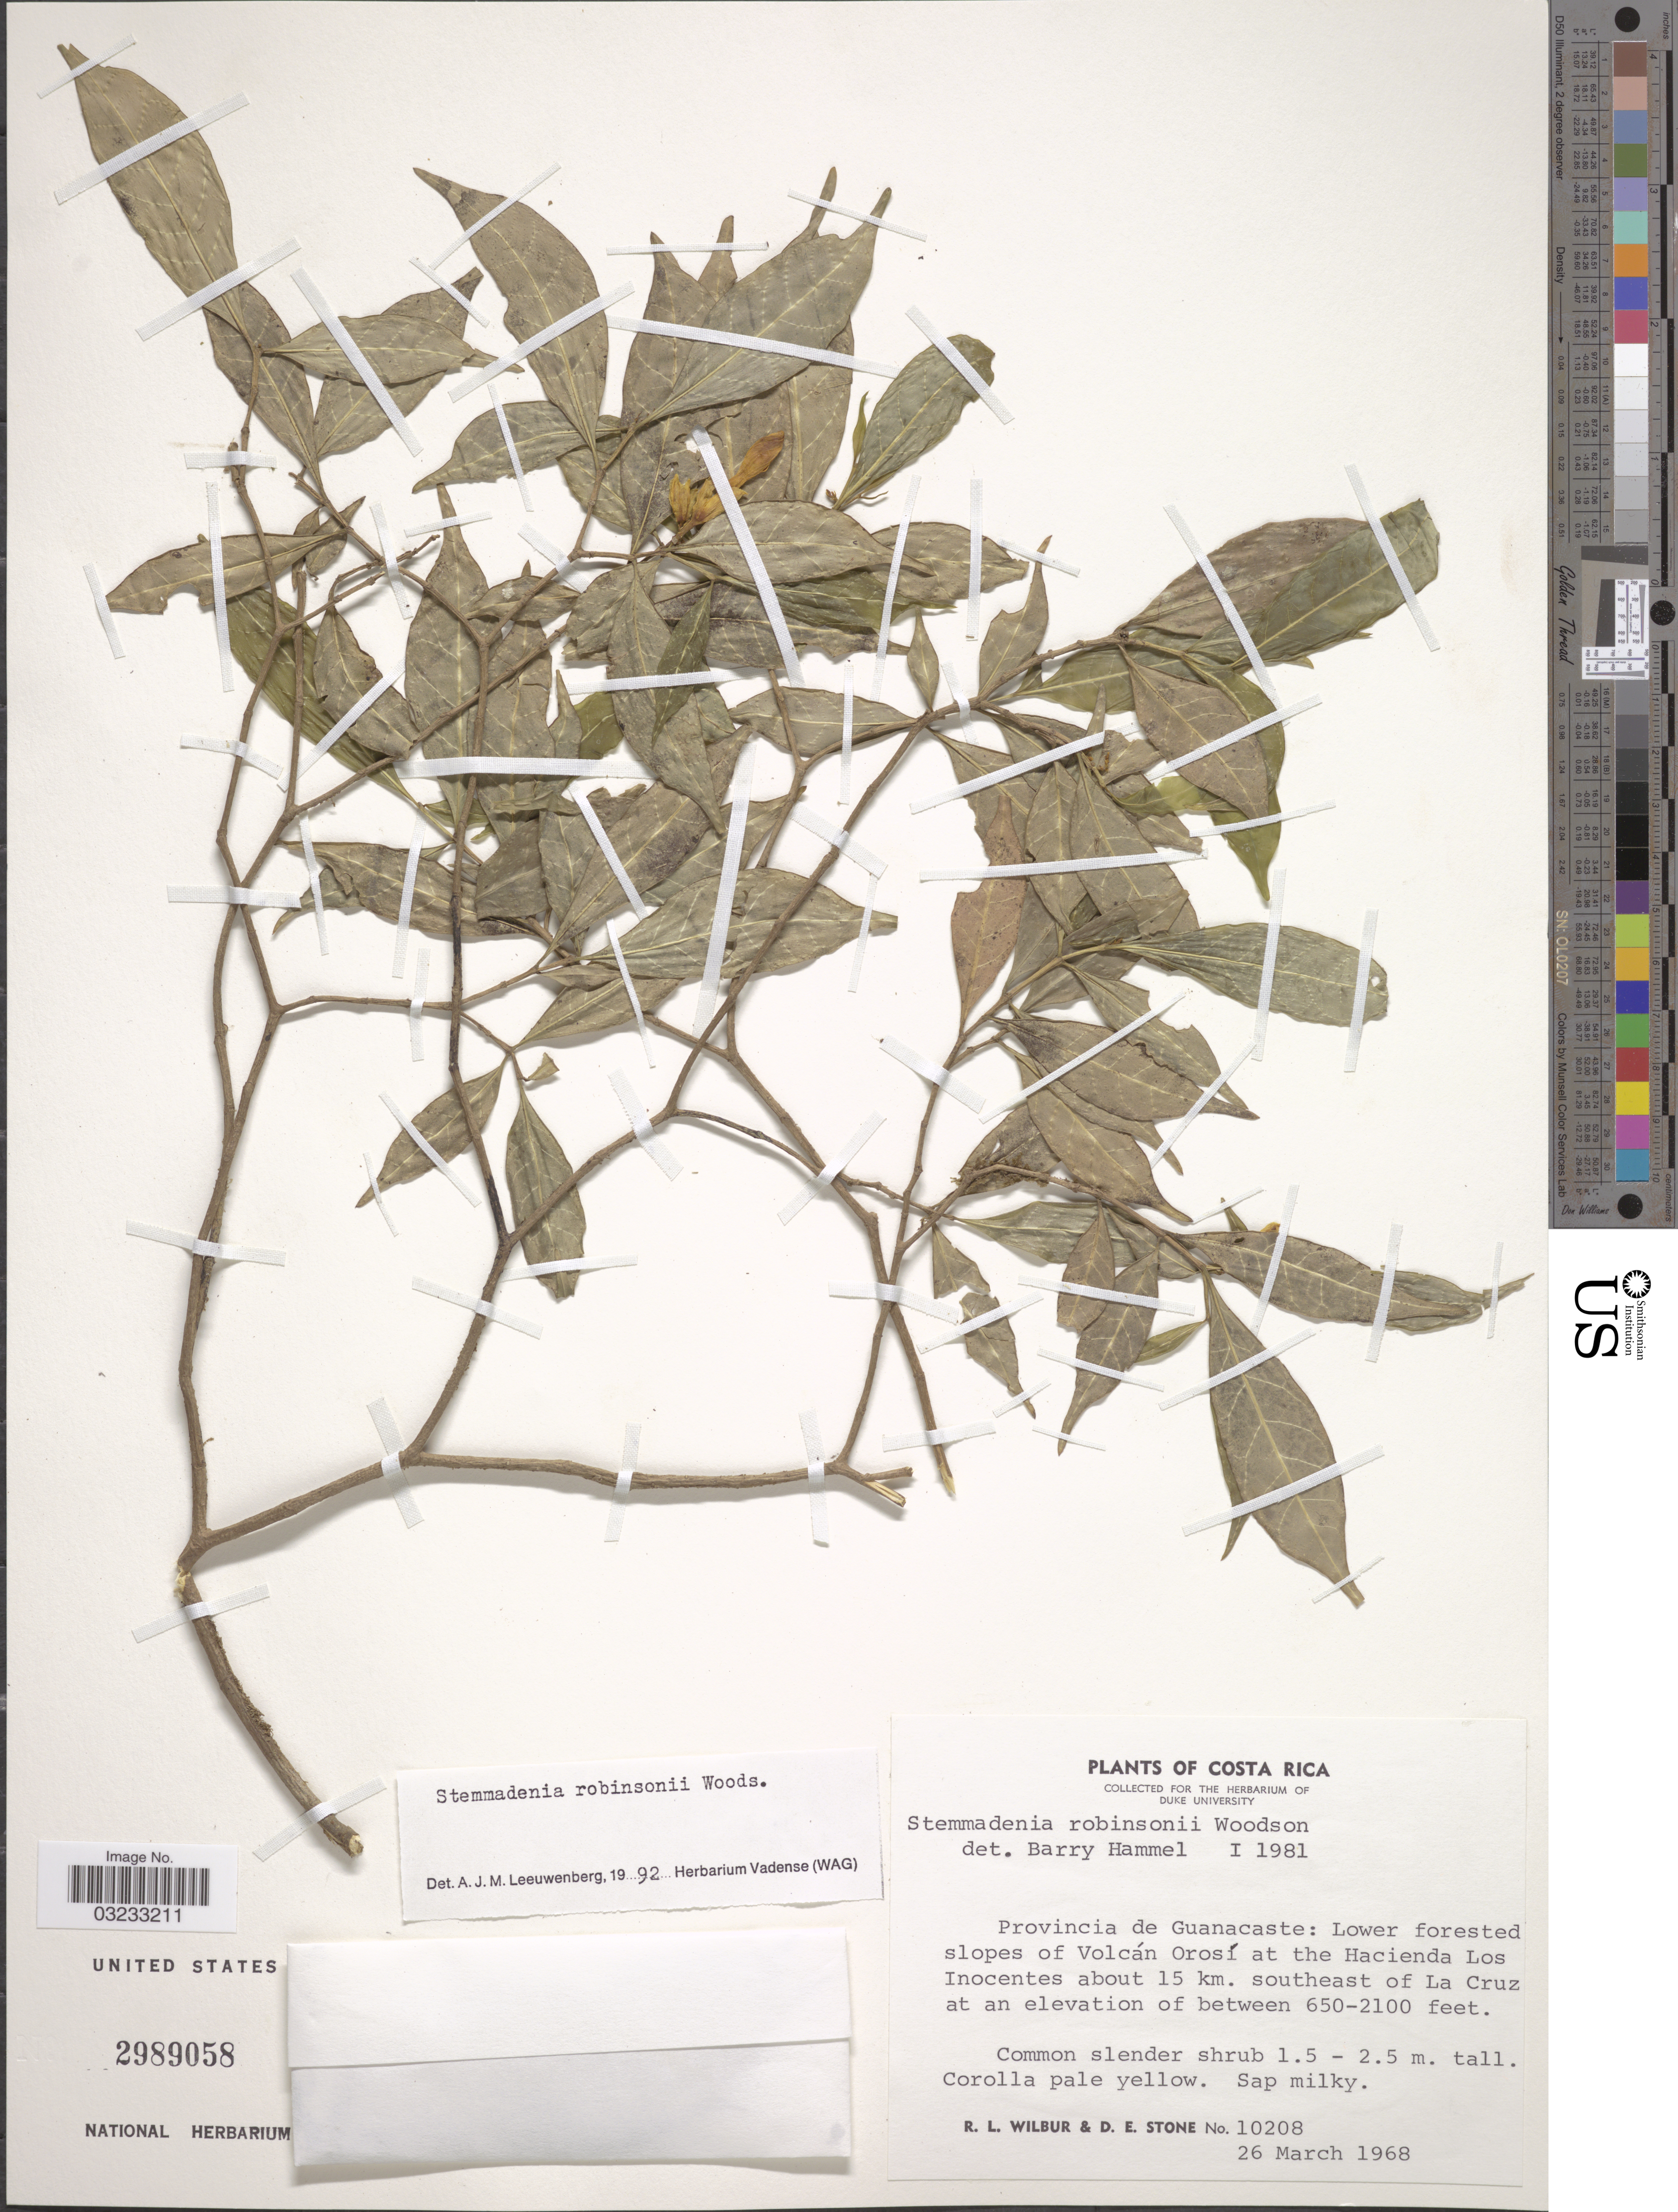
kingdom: Plantae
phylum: Tracheophyta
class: Magnoliopsida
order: Gentianales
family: Apocynaceae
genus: Stemmadenia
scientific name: Stemmadenia robinsonii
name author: Woodson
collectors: R. L. Wilbur & D. E. Stone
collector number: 10208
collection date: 1968-03-26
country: Costa Rica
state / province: Guanacaste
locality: Lower forested slopes of Volcán Orosí at the Hacienda Los Inocentes about 15 km. southeast of La Cruz.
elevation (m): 198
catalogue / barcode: US 2989058